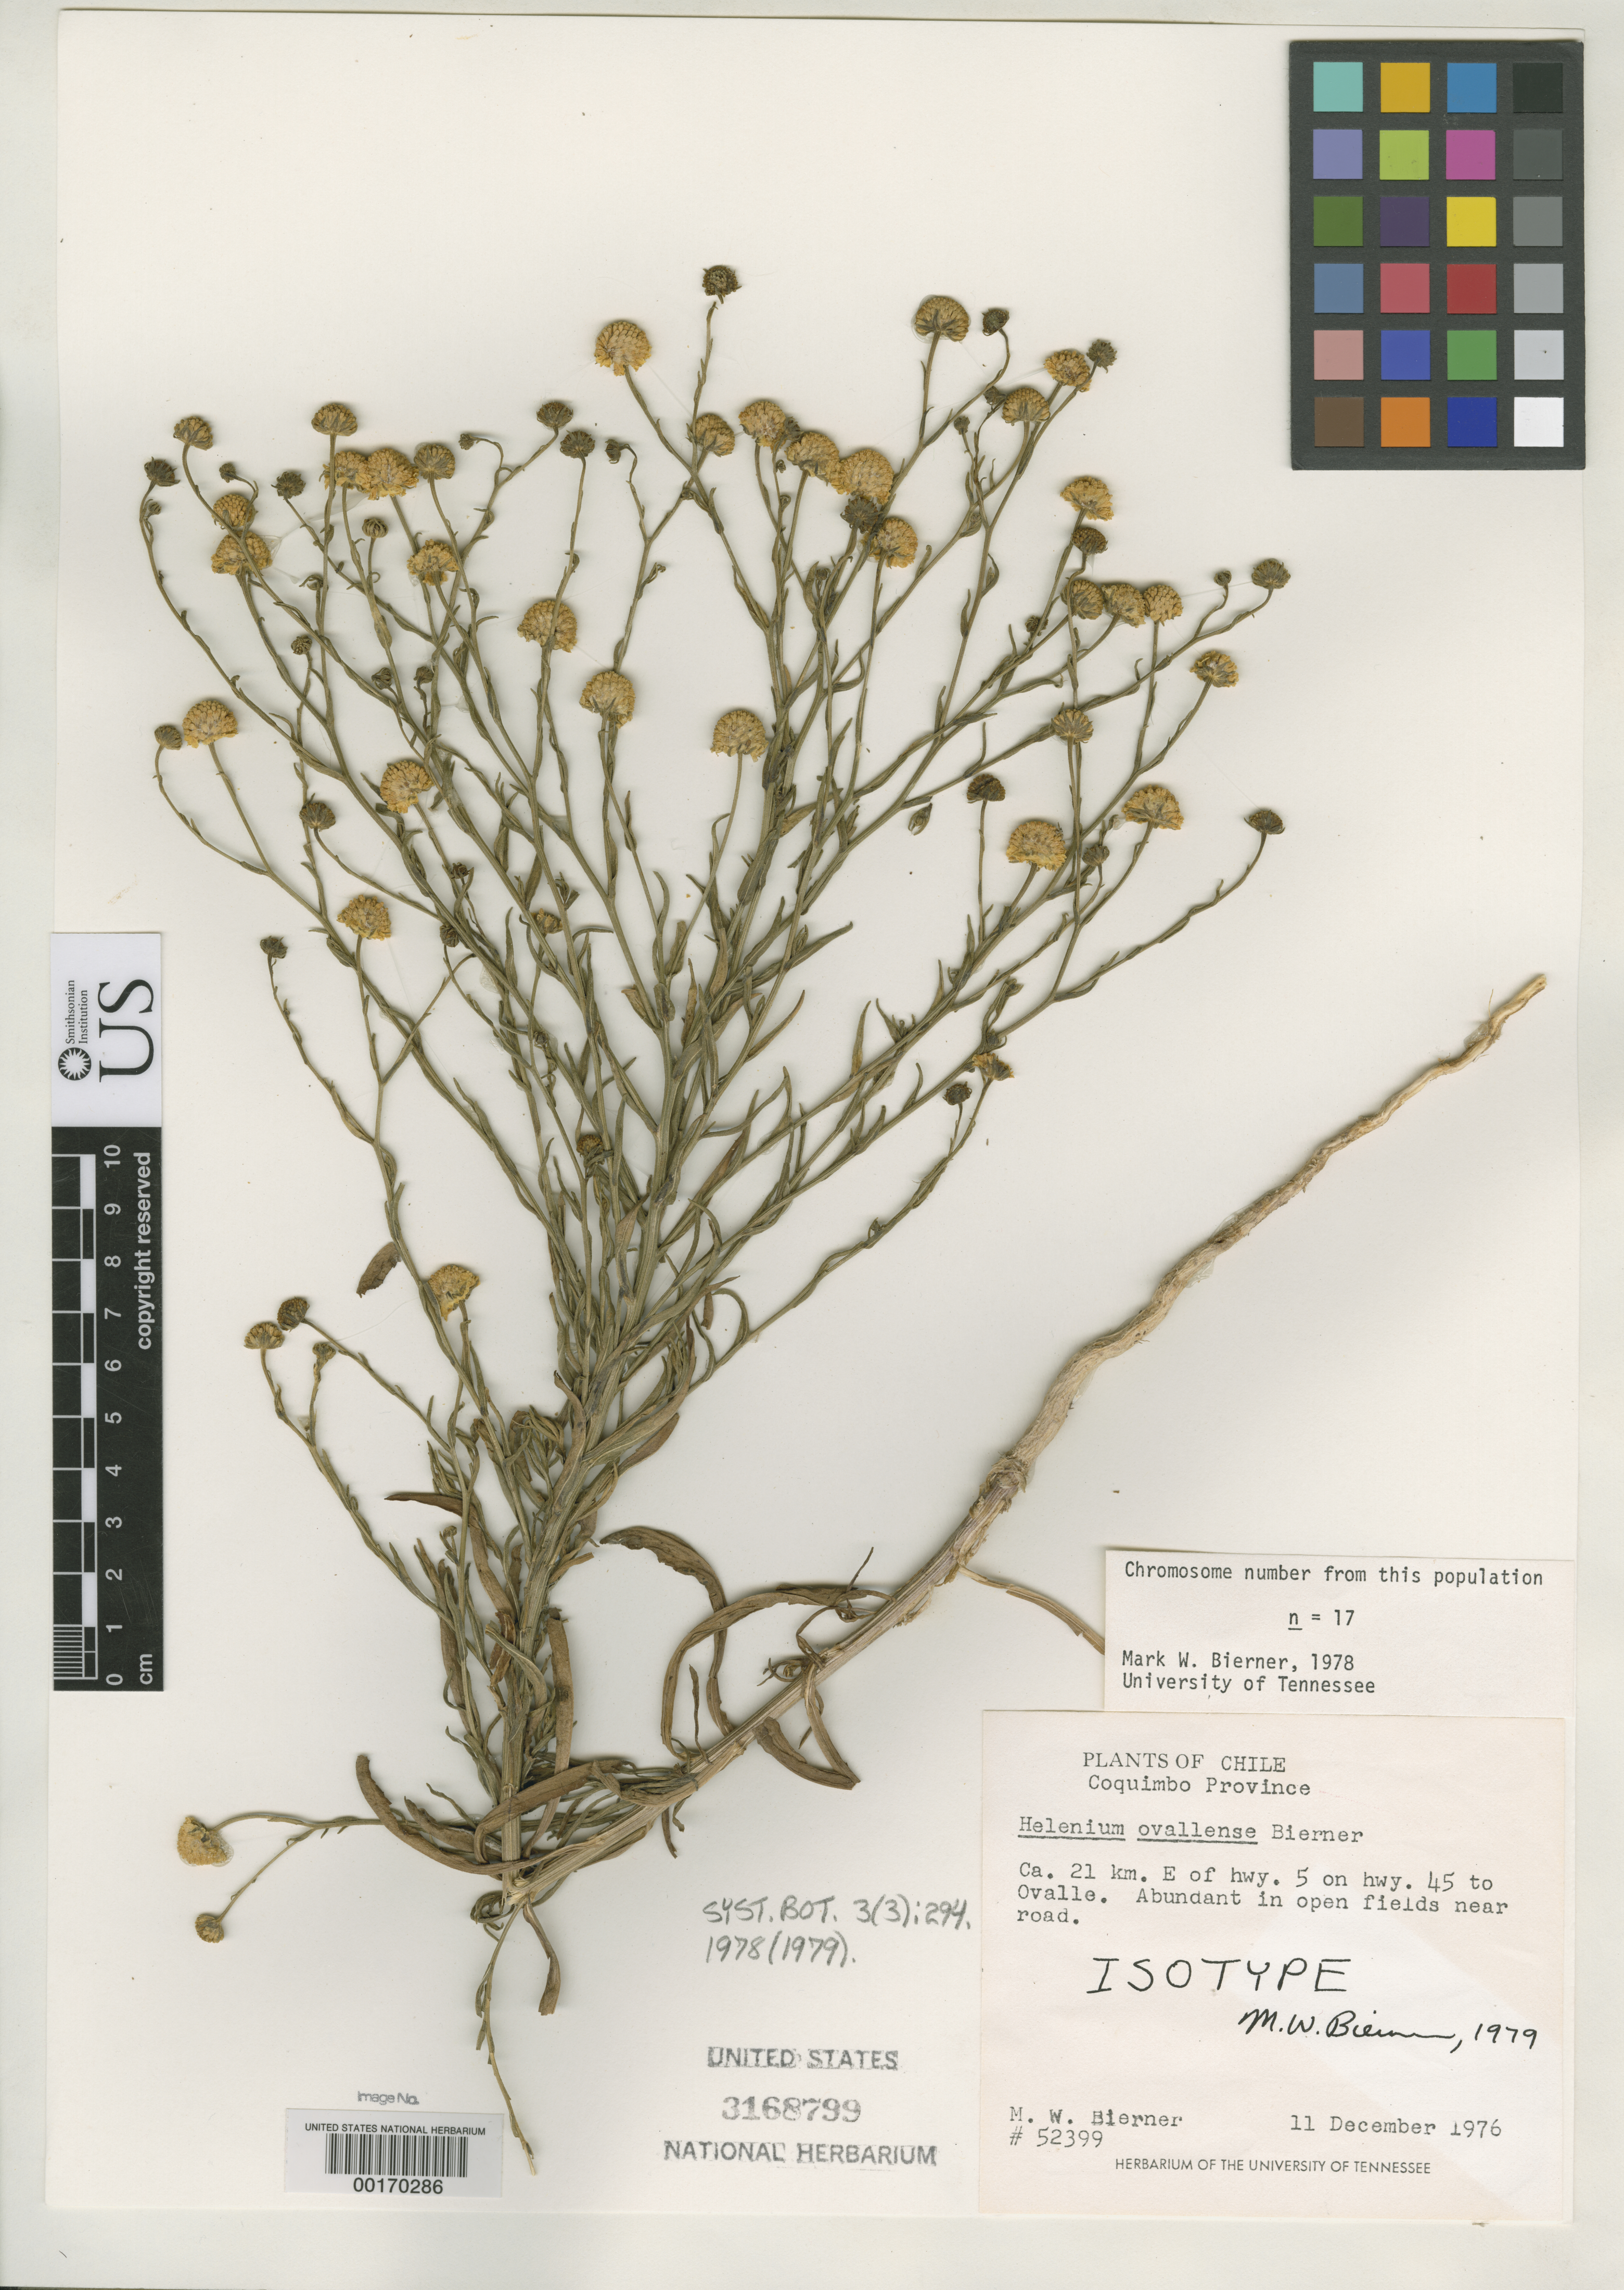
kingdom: Plantae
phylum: Tracheophyta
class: Magnoliopsida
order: Asterales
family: Asteraceae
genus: Helenium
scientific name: Helenium ovallense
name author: Bierner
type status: Isotype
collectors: M. W. Bierner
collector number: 52399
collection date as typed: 11 Dec 1976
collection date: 1976-12-11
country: Chile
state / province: Coquimbo (IV)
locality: Ca. 21 km E of Highway 5 on Highway 45 to Ovalle.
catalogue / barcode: US 3168799